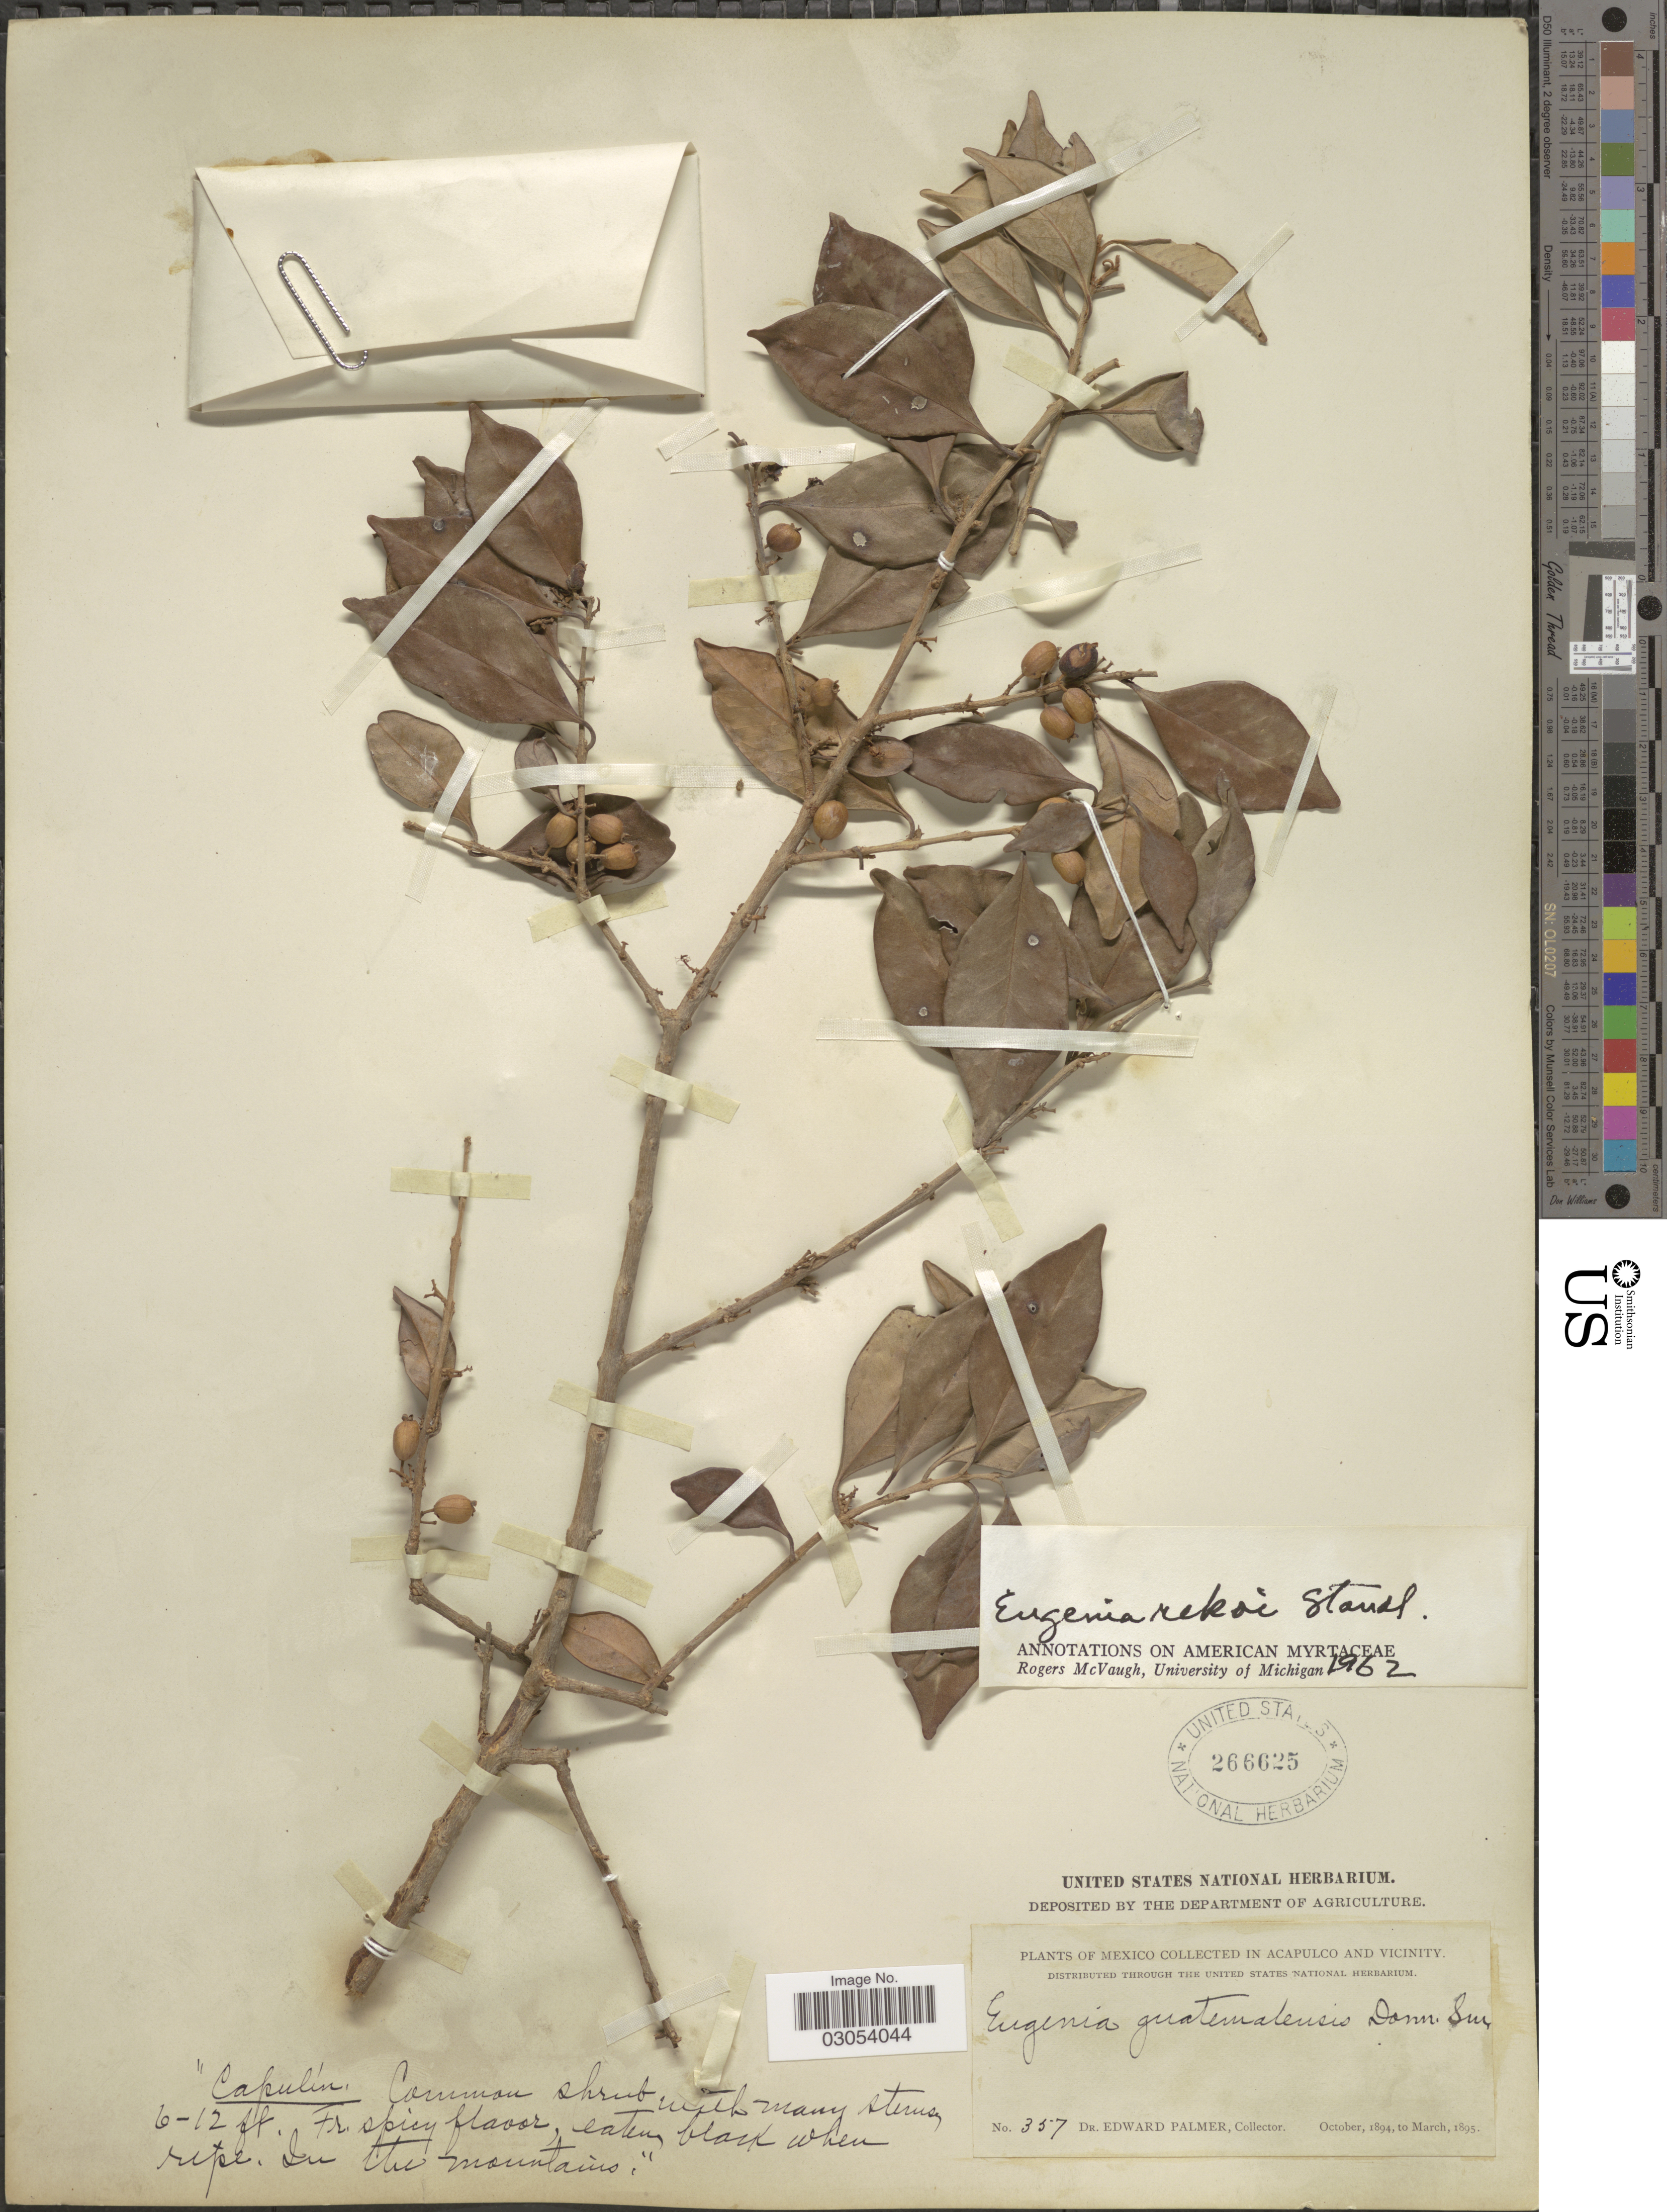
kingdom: Plantae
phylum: Tracheophyta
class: Magnoliopsida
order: Myrtales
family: Myrtaceae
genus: Eugenia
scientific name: Eugenia rekoi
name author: Standl.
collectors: E. Palmer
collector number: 357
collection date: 1894-10/1895-03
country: Mexico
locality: In Acapulco and vicinity.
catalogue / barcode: US 266625